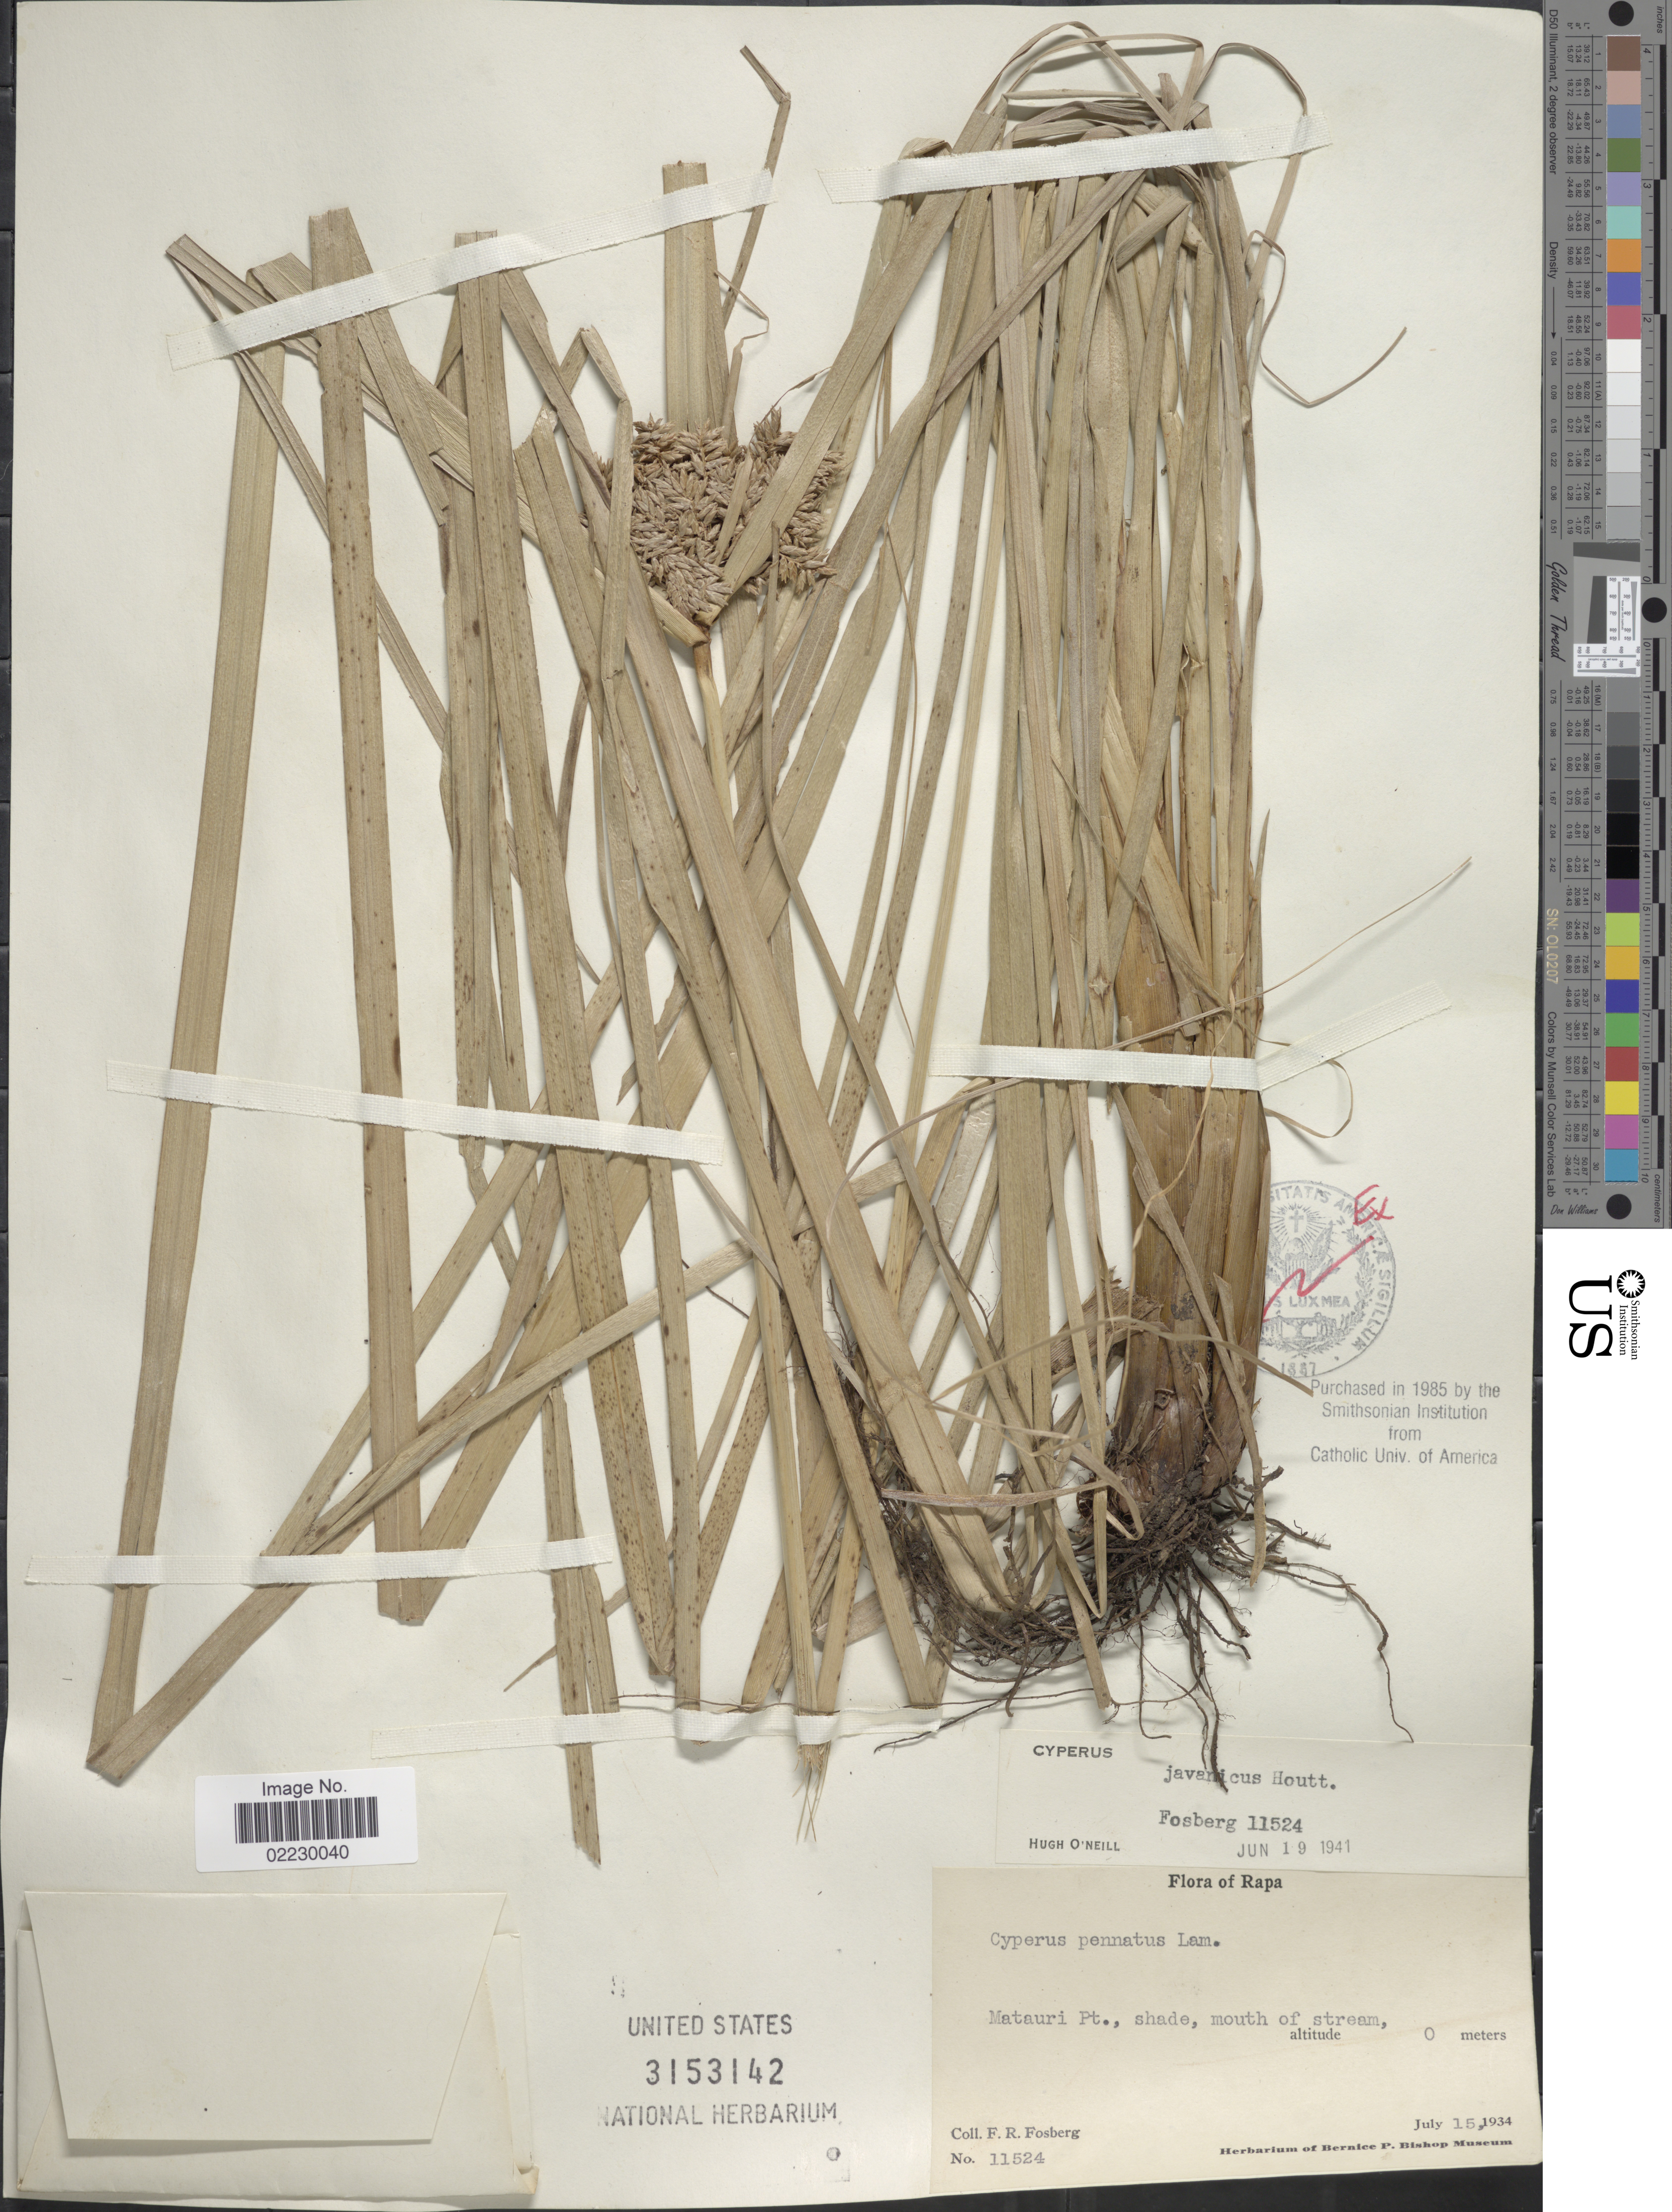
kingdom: Plantae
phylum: Tracheophyta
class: Liliopsida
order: Poales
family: Cyperaceae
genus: Cyperus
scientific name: Cyperus javanicus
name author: Houtt.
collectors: F. R. Fosberg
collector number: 11524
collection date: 1934-07-15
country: French Polynesia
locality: Matauri Pt.,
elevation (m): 0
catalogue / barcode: US 3153142